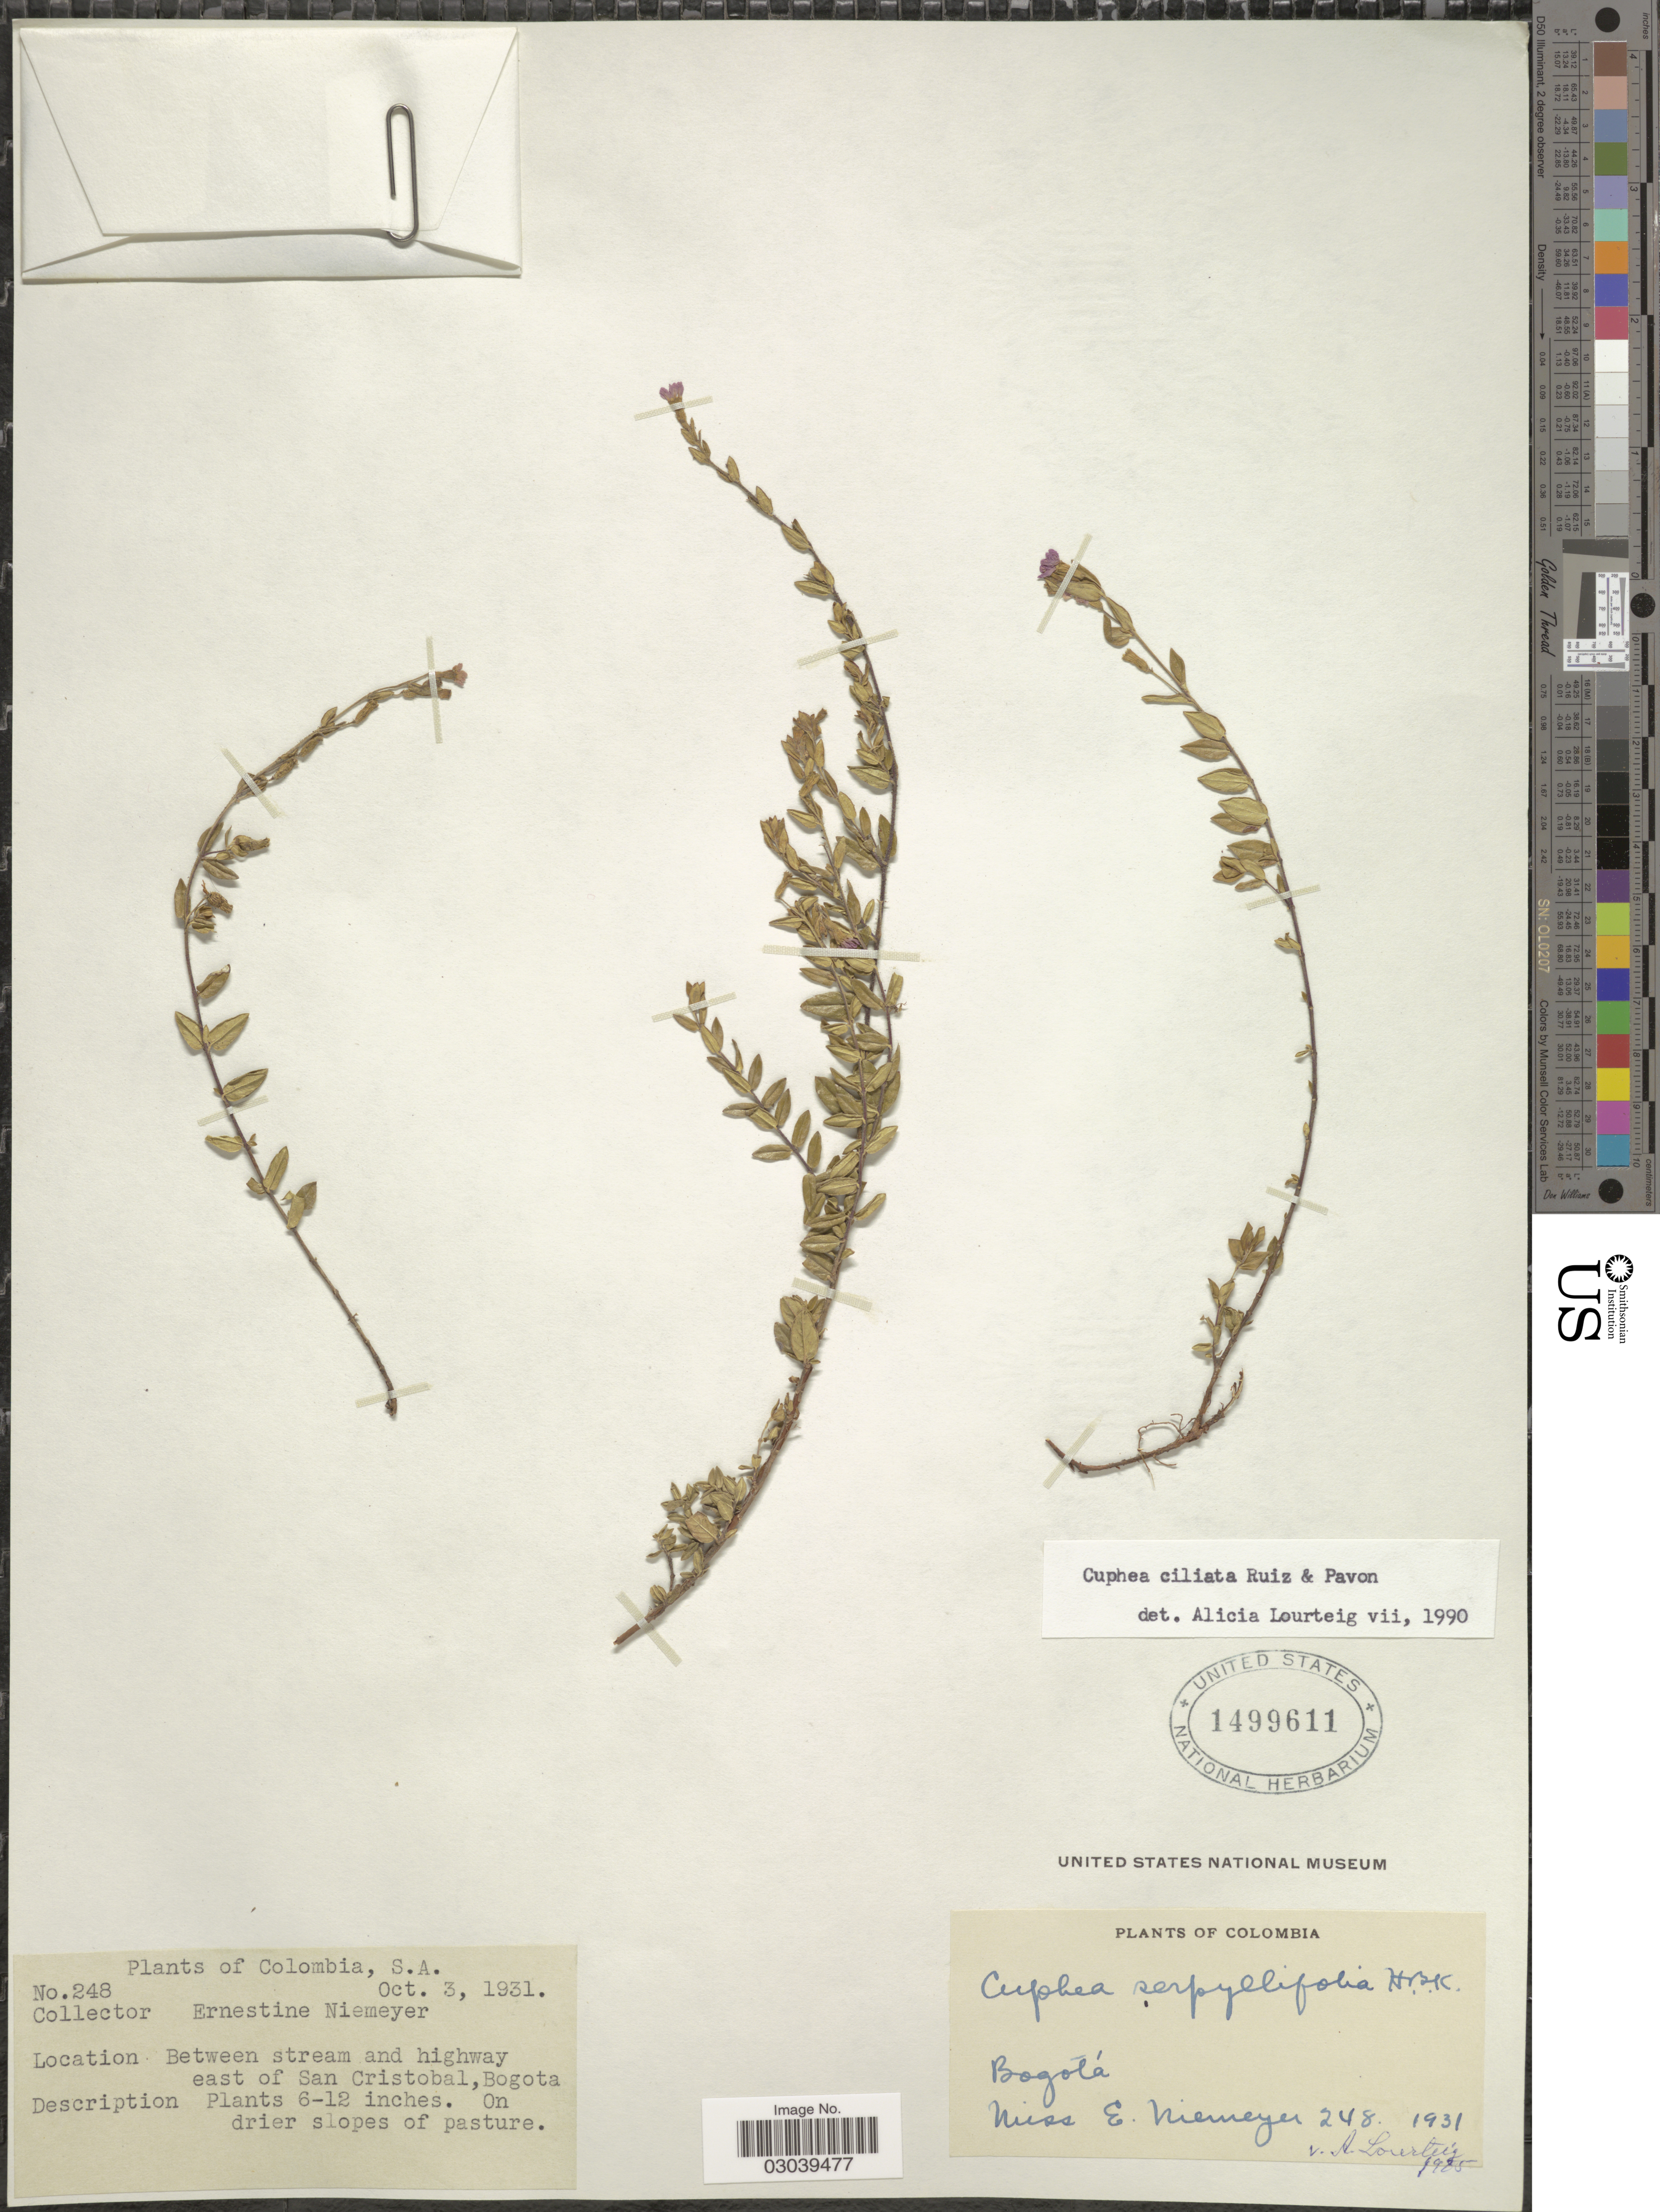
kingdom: Plantae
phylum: Tracheophyta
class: Magnoliopsida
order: Myrtales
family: Lythraceae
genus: Cuphea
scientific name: Cuphea ciliata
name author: Ruiz & Pav.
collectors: E. H. Niemeyer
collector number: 248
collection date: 1931-10-03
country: Colombia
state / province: Bogota D.C.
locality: Between stream and highway east of San Cristobal, Bogota.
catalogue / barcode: US 1499611